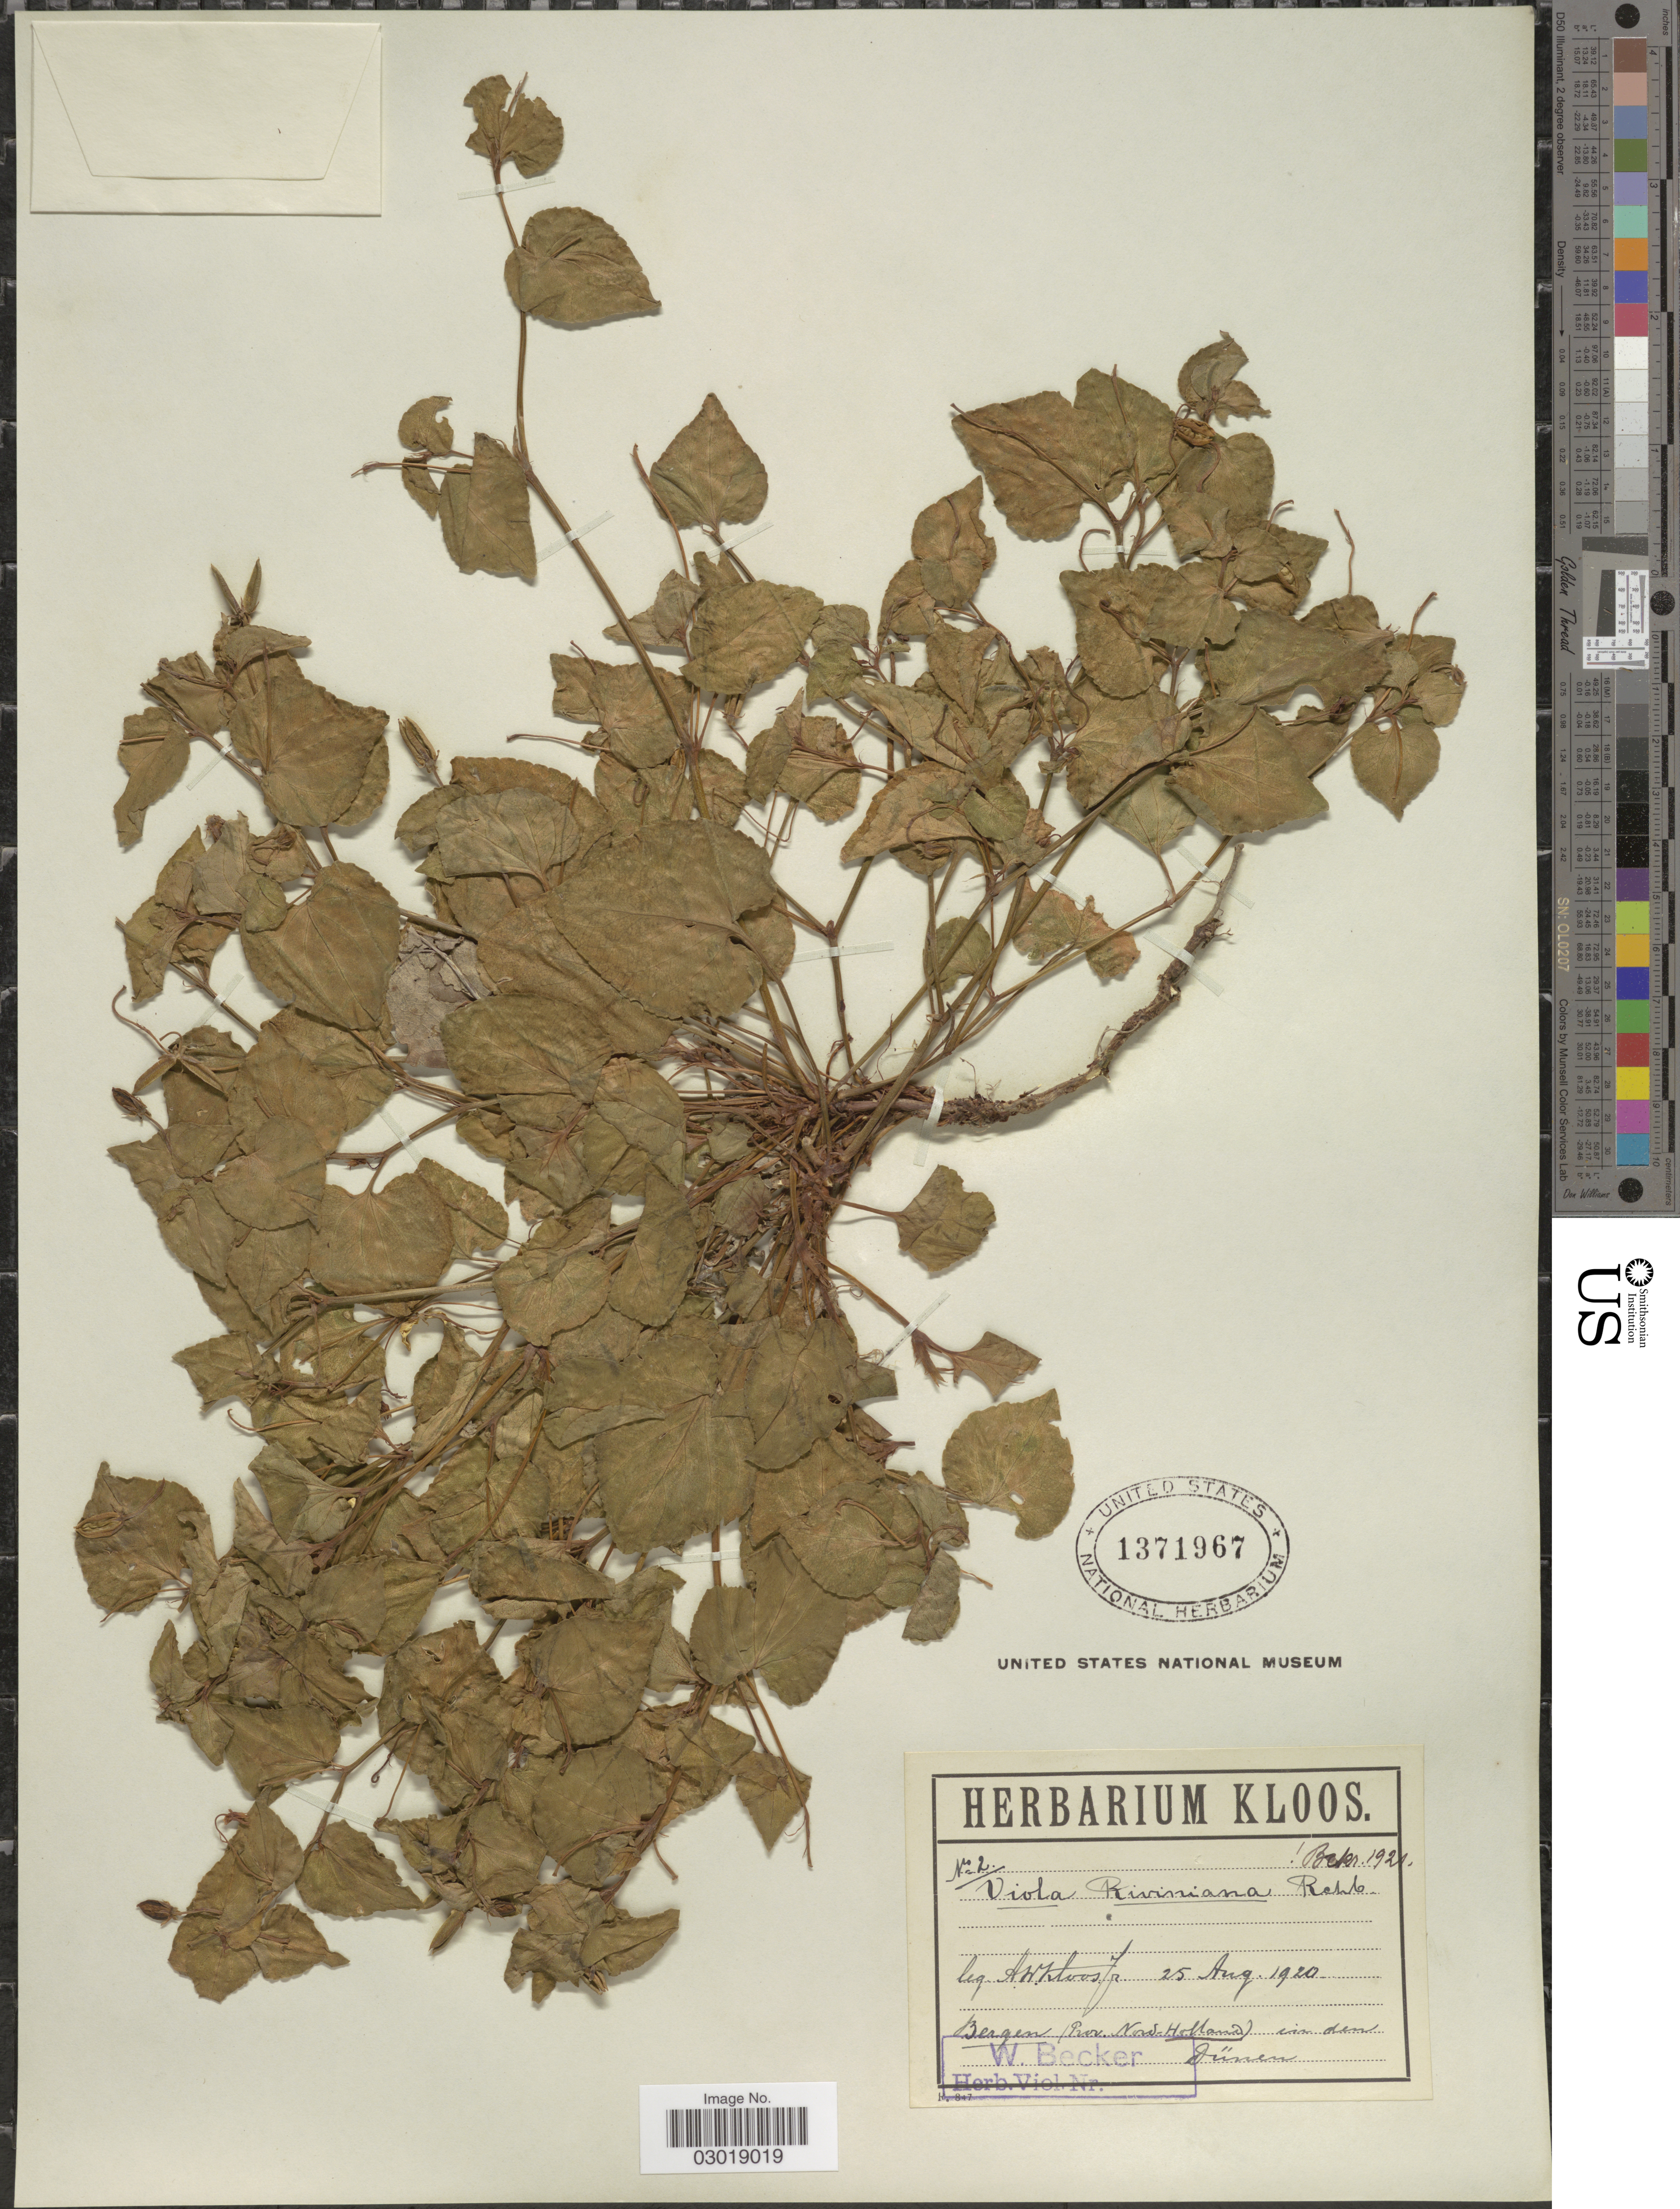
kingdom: Plantae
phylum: Tracheophyta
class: Magnoliopsida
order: Malpighiales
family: Violaceae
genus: Viola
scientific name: Viola riviniana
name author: Rchb.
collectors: A. Kloos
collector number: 2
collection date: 1920-08-25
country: Netherlands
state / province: Noord Holland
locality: Bergen (Prov. Nord-Holland) in den Dünen.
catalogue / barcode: US 1371967